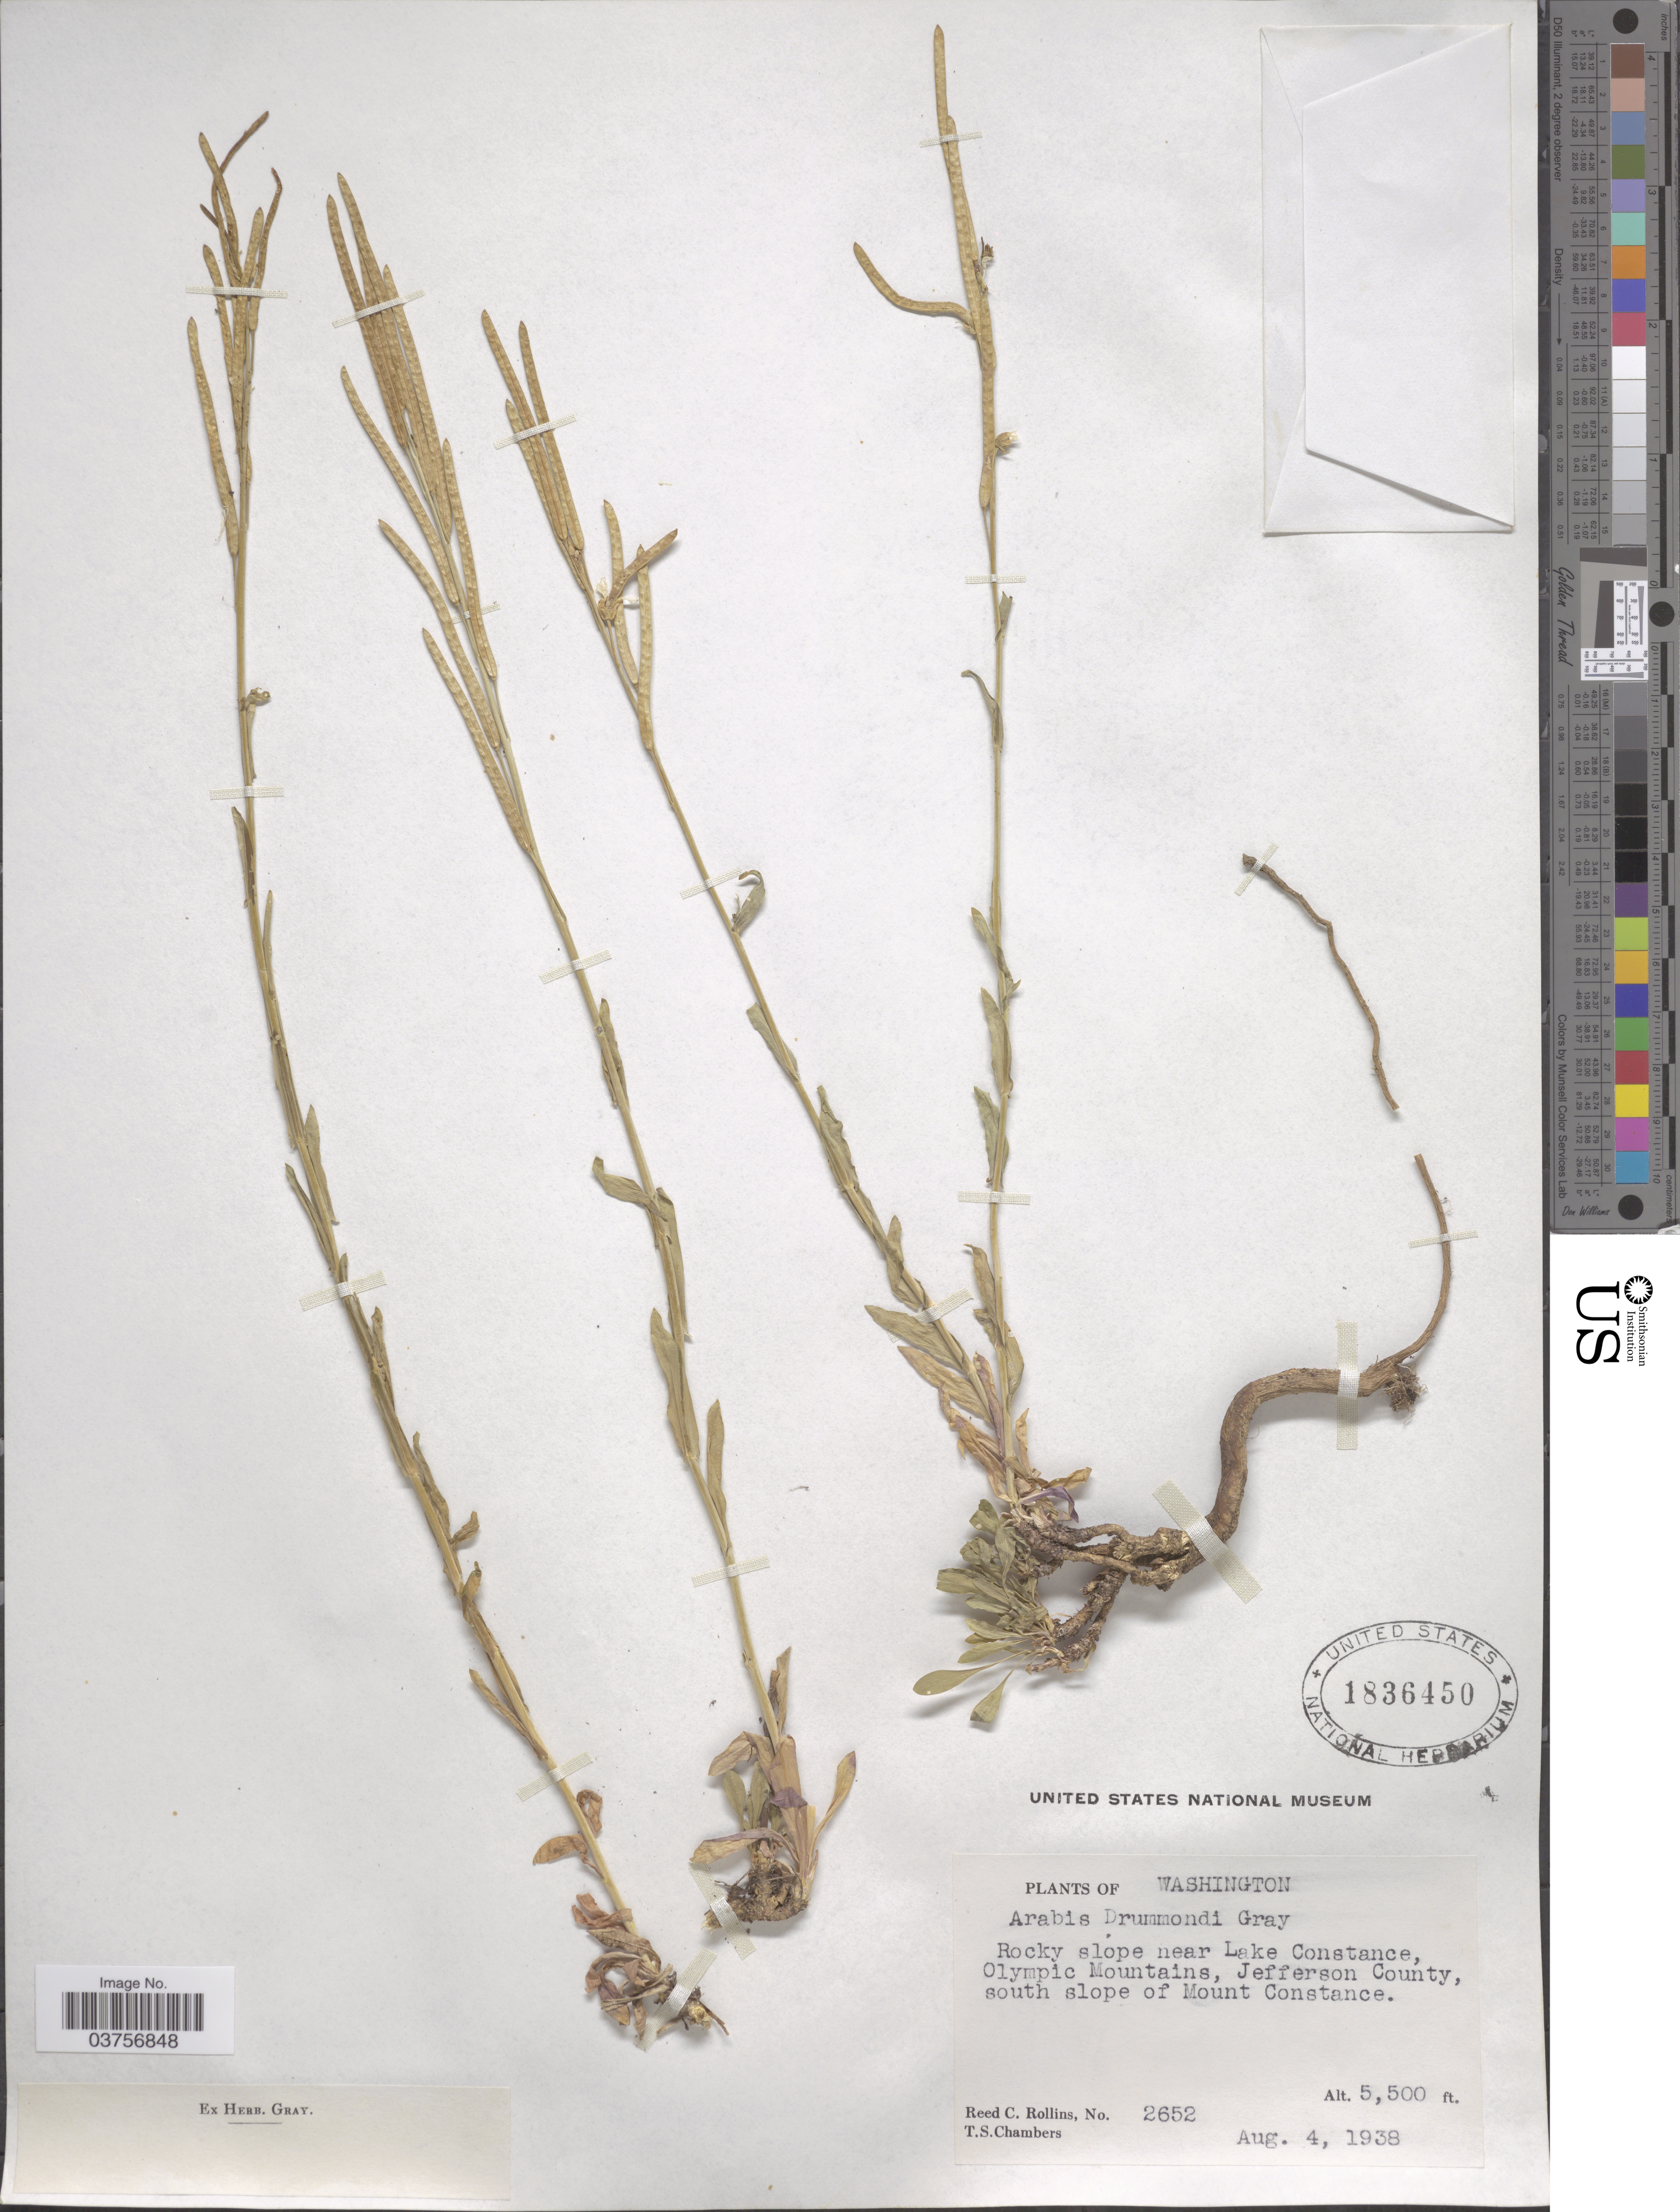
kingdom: Plantae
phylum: Tracheophyta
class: Magnoliopsida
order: Brassicales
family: Brassicaceae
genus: Arabis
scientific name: Arabis drummondii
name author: A. Gray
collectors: R. C. Rollins & T. Chambers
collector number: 2652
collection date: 1938-08-04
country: United States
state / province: Washington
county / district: Jefferson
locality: Rocky slope near Lake Constance, Olympic Mountains, Jefferson County, south slope of Mount Constance.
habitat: rocky slope near lake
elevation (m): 1676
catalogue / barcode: US 1836450